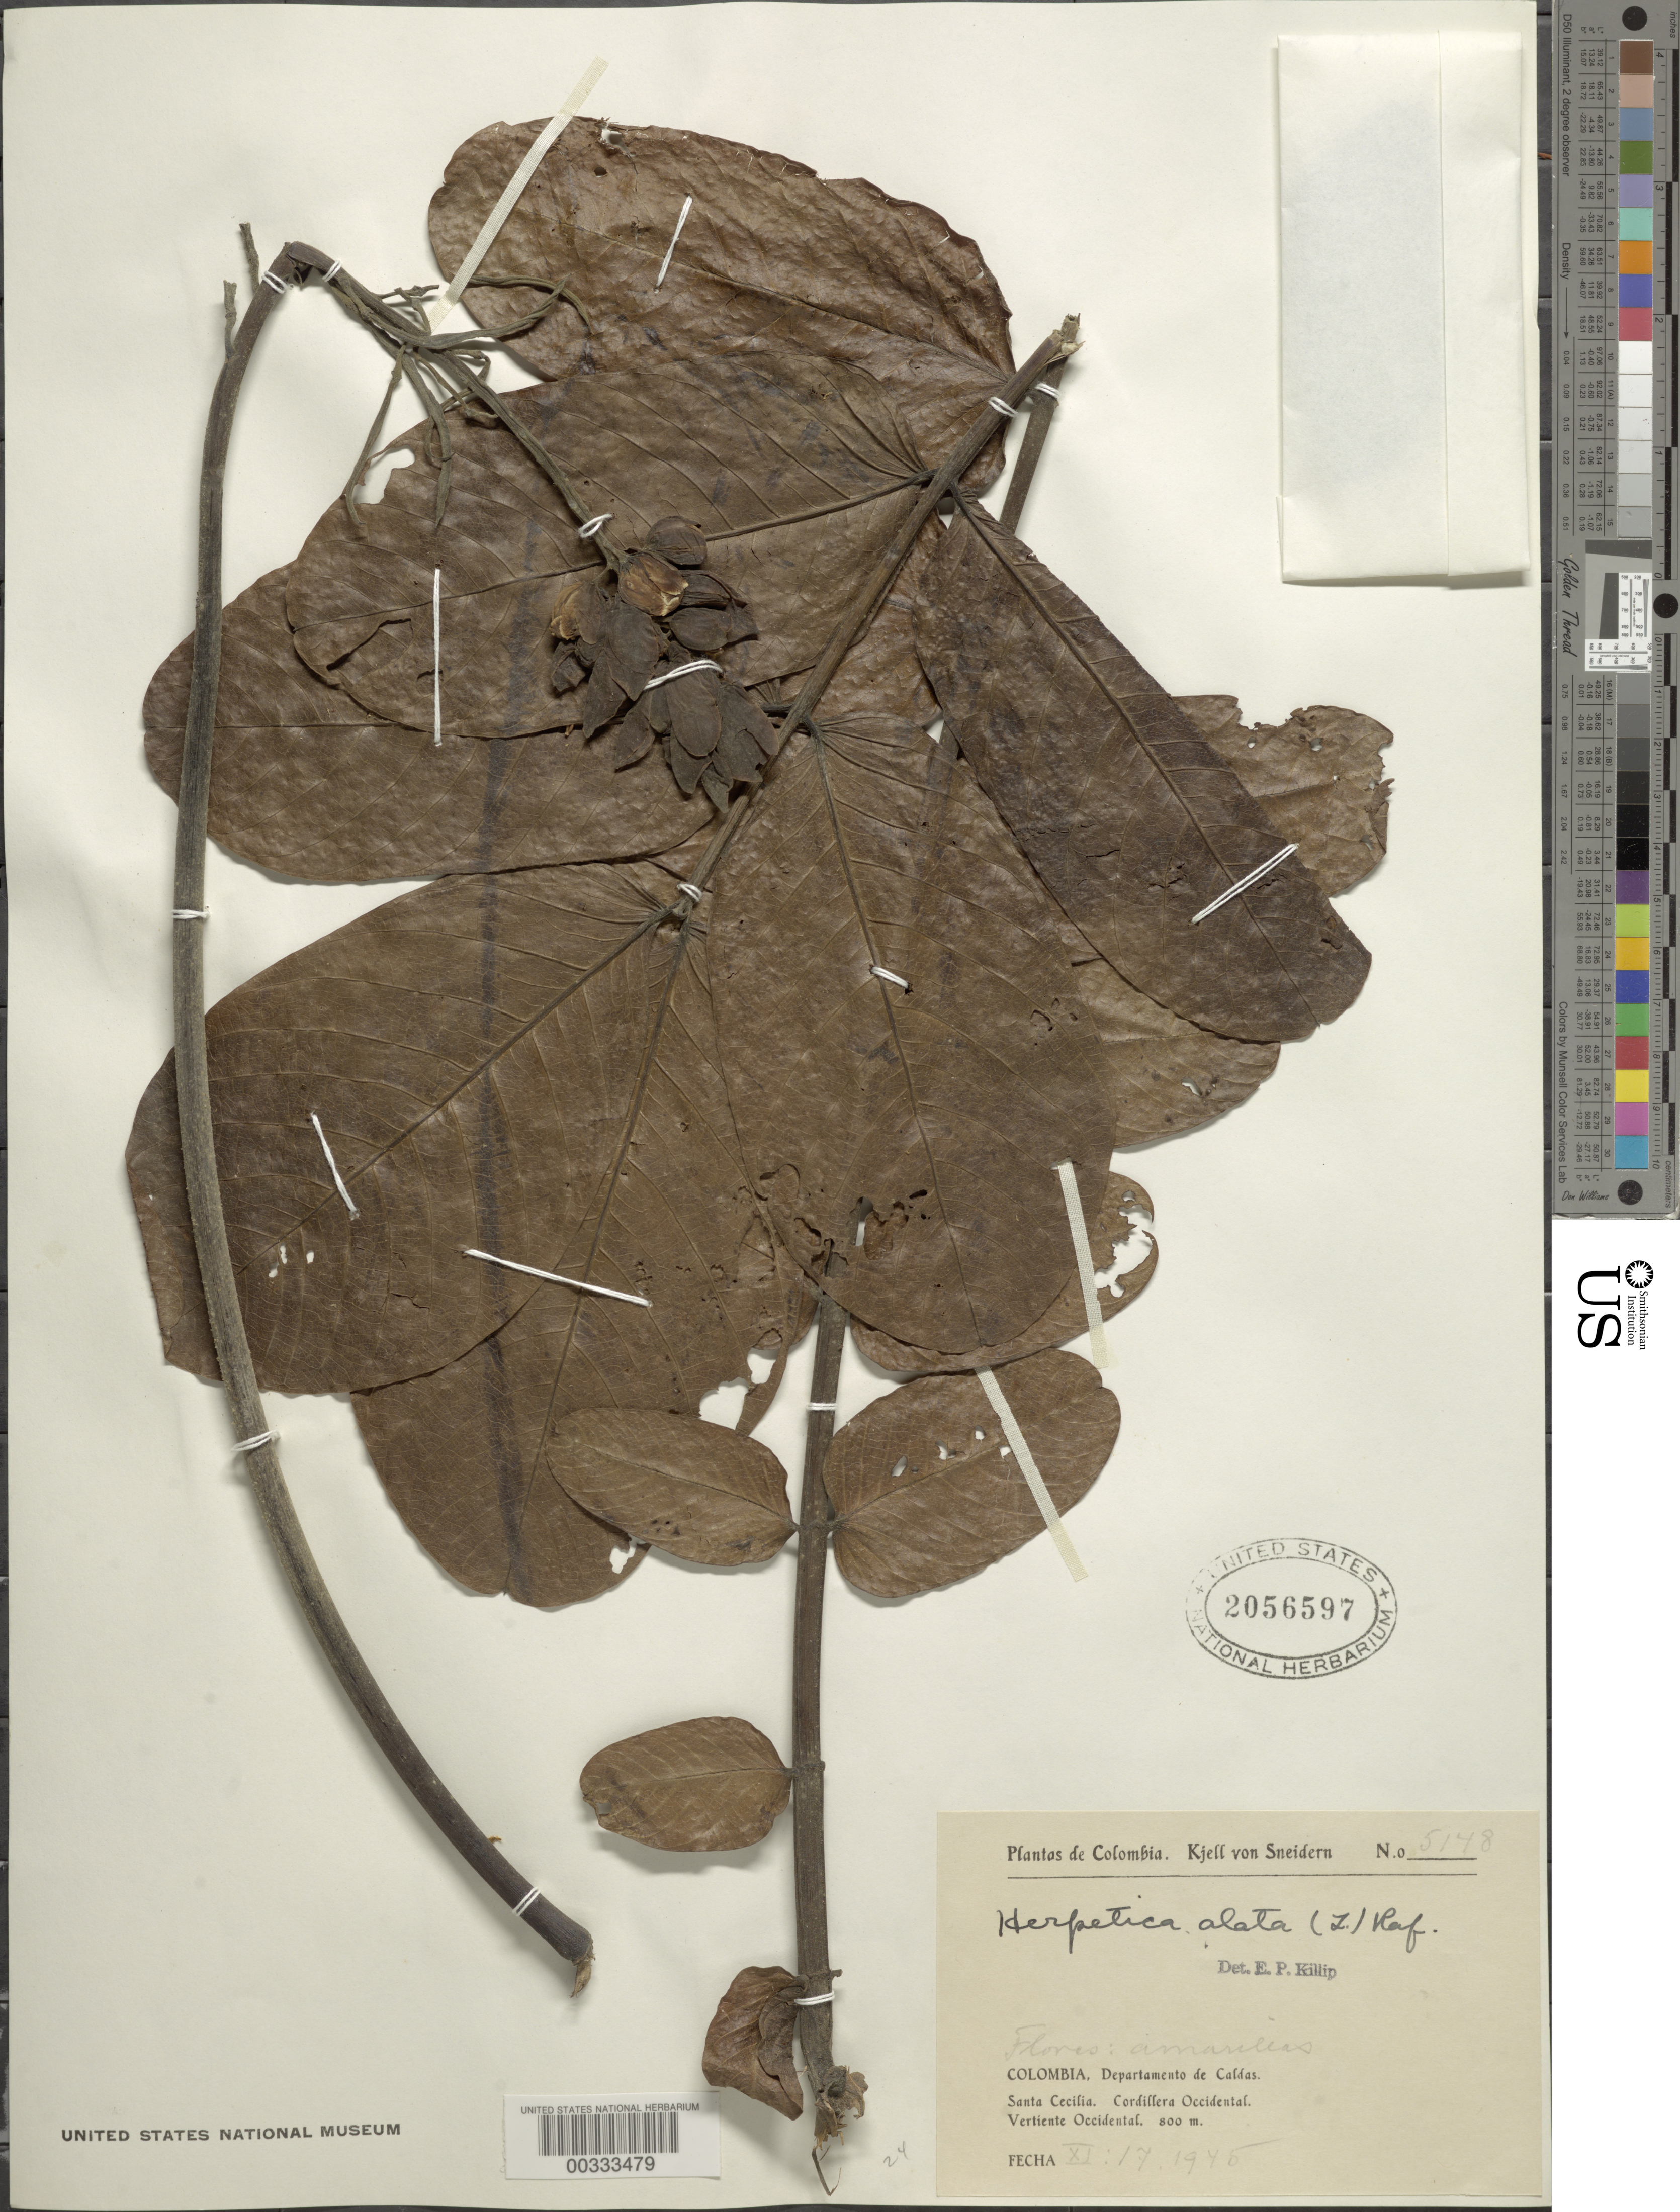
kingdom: Plantae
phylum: Tracheophyta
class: Magnoliopsida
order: Fabales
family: Fabaceae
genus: Senna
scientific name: Senna alata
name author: (L.) Roxb.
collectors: K. von Sneidern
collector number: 5148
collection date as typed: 17 Nov 1945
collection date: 1945-11-17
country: Colombia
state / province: Caldas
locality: Santa Cecilia; Cordillera Occidental; Vertiente Occidental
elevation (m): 800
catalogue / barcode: US 2056597